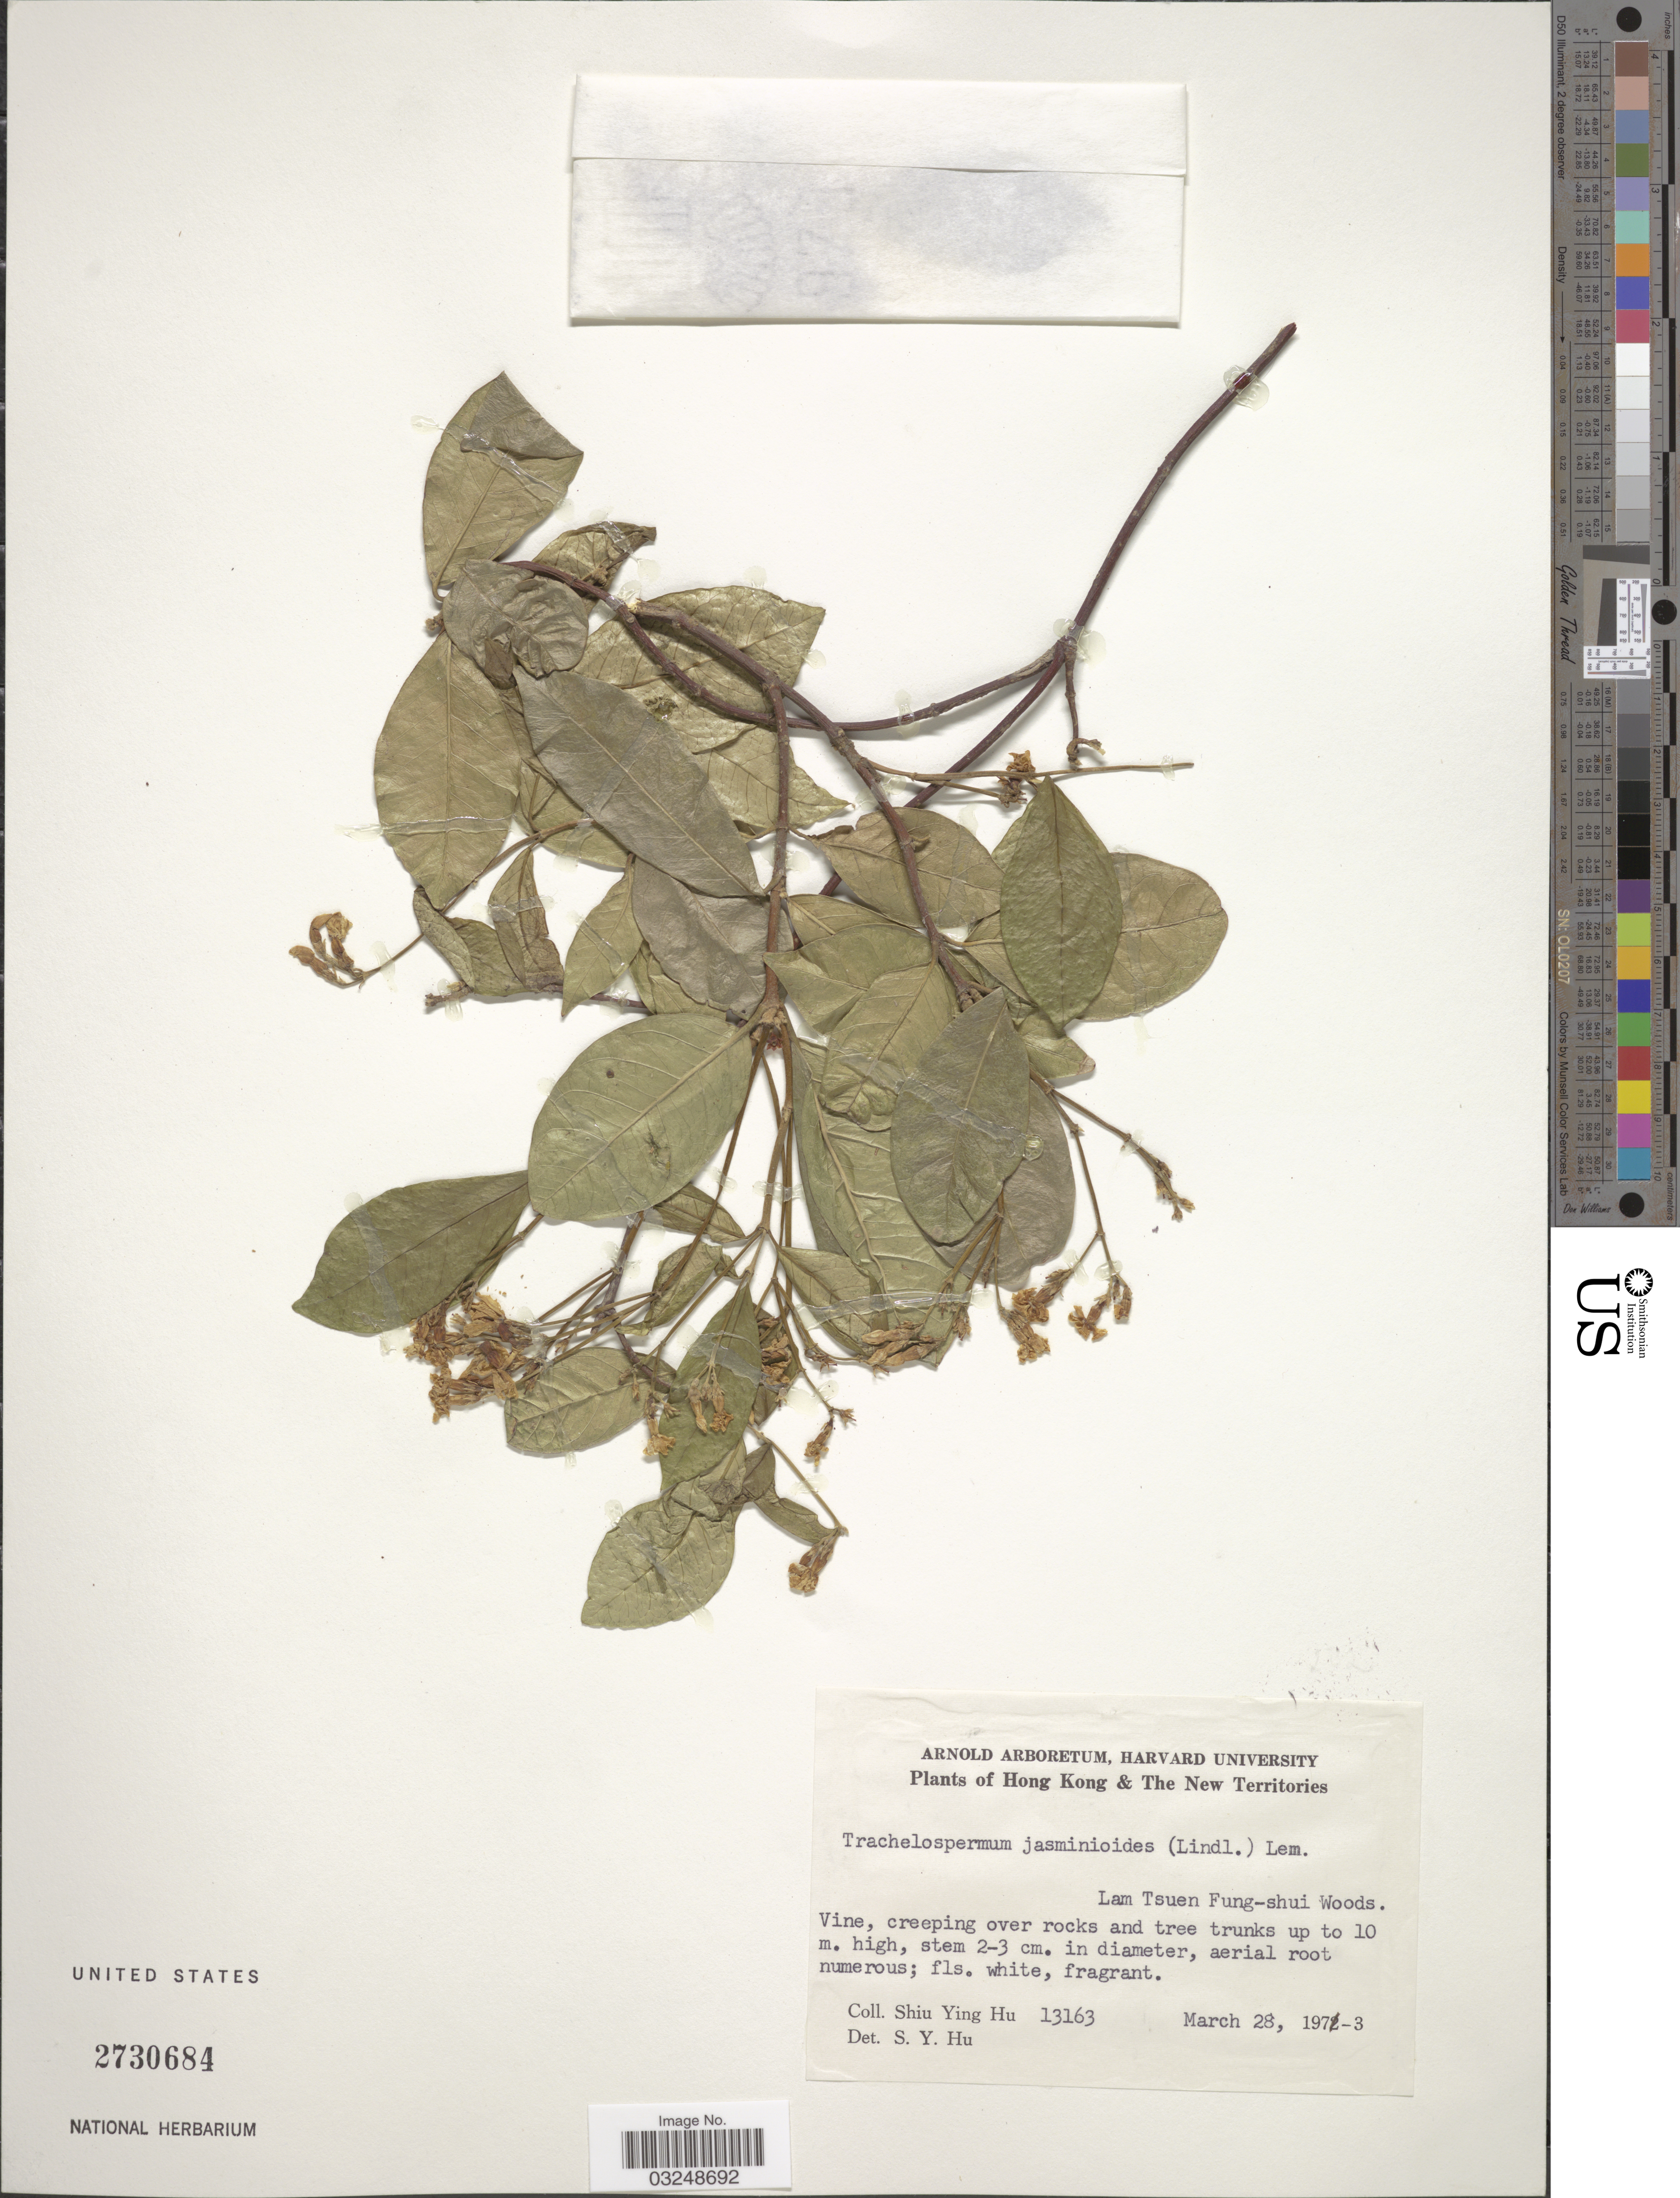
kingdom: Plantae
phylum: Tracheophyta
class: Magnoliopsida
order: Gentianales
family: Apocynaceae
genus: Trachelospermum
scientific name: Trachelospermum jasminoides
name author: (Lindl.) Lem.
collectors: S. Y. Hu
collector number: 13163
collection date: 1973-03-28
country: China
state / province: Hong Kong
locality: Hong Kong & The New Territories, Lam Tsuen Fung-shui woods.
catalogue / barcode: US 2730684